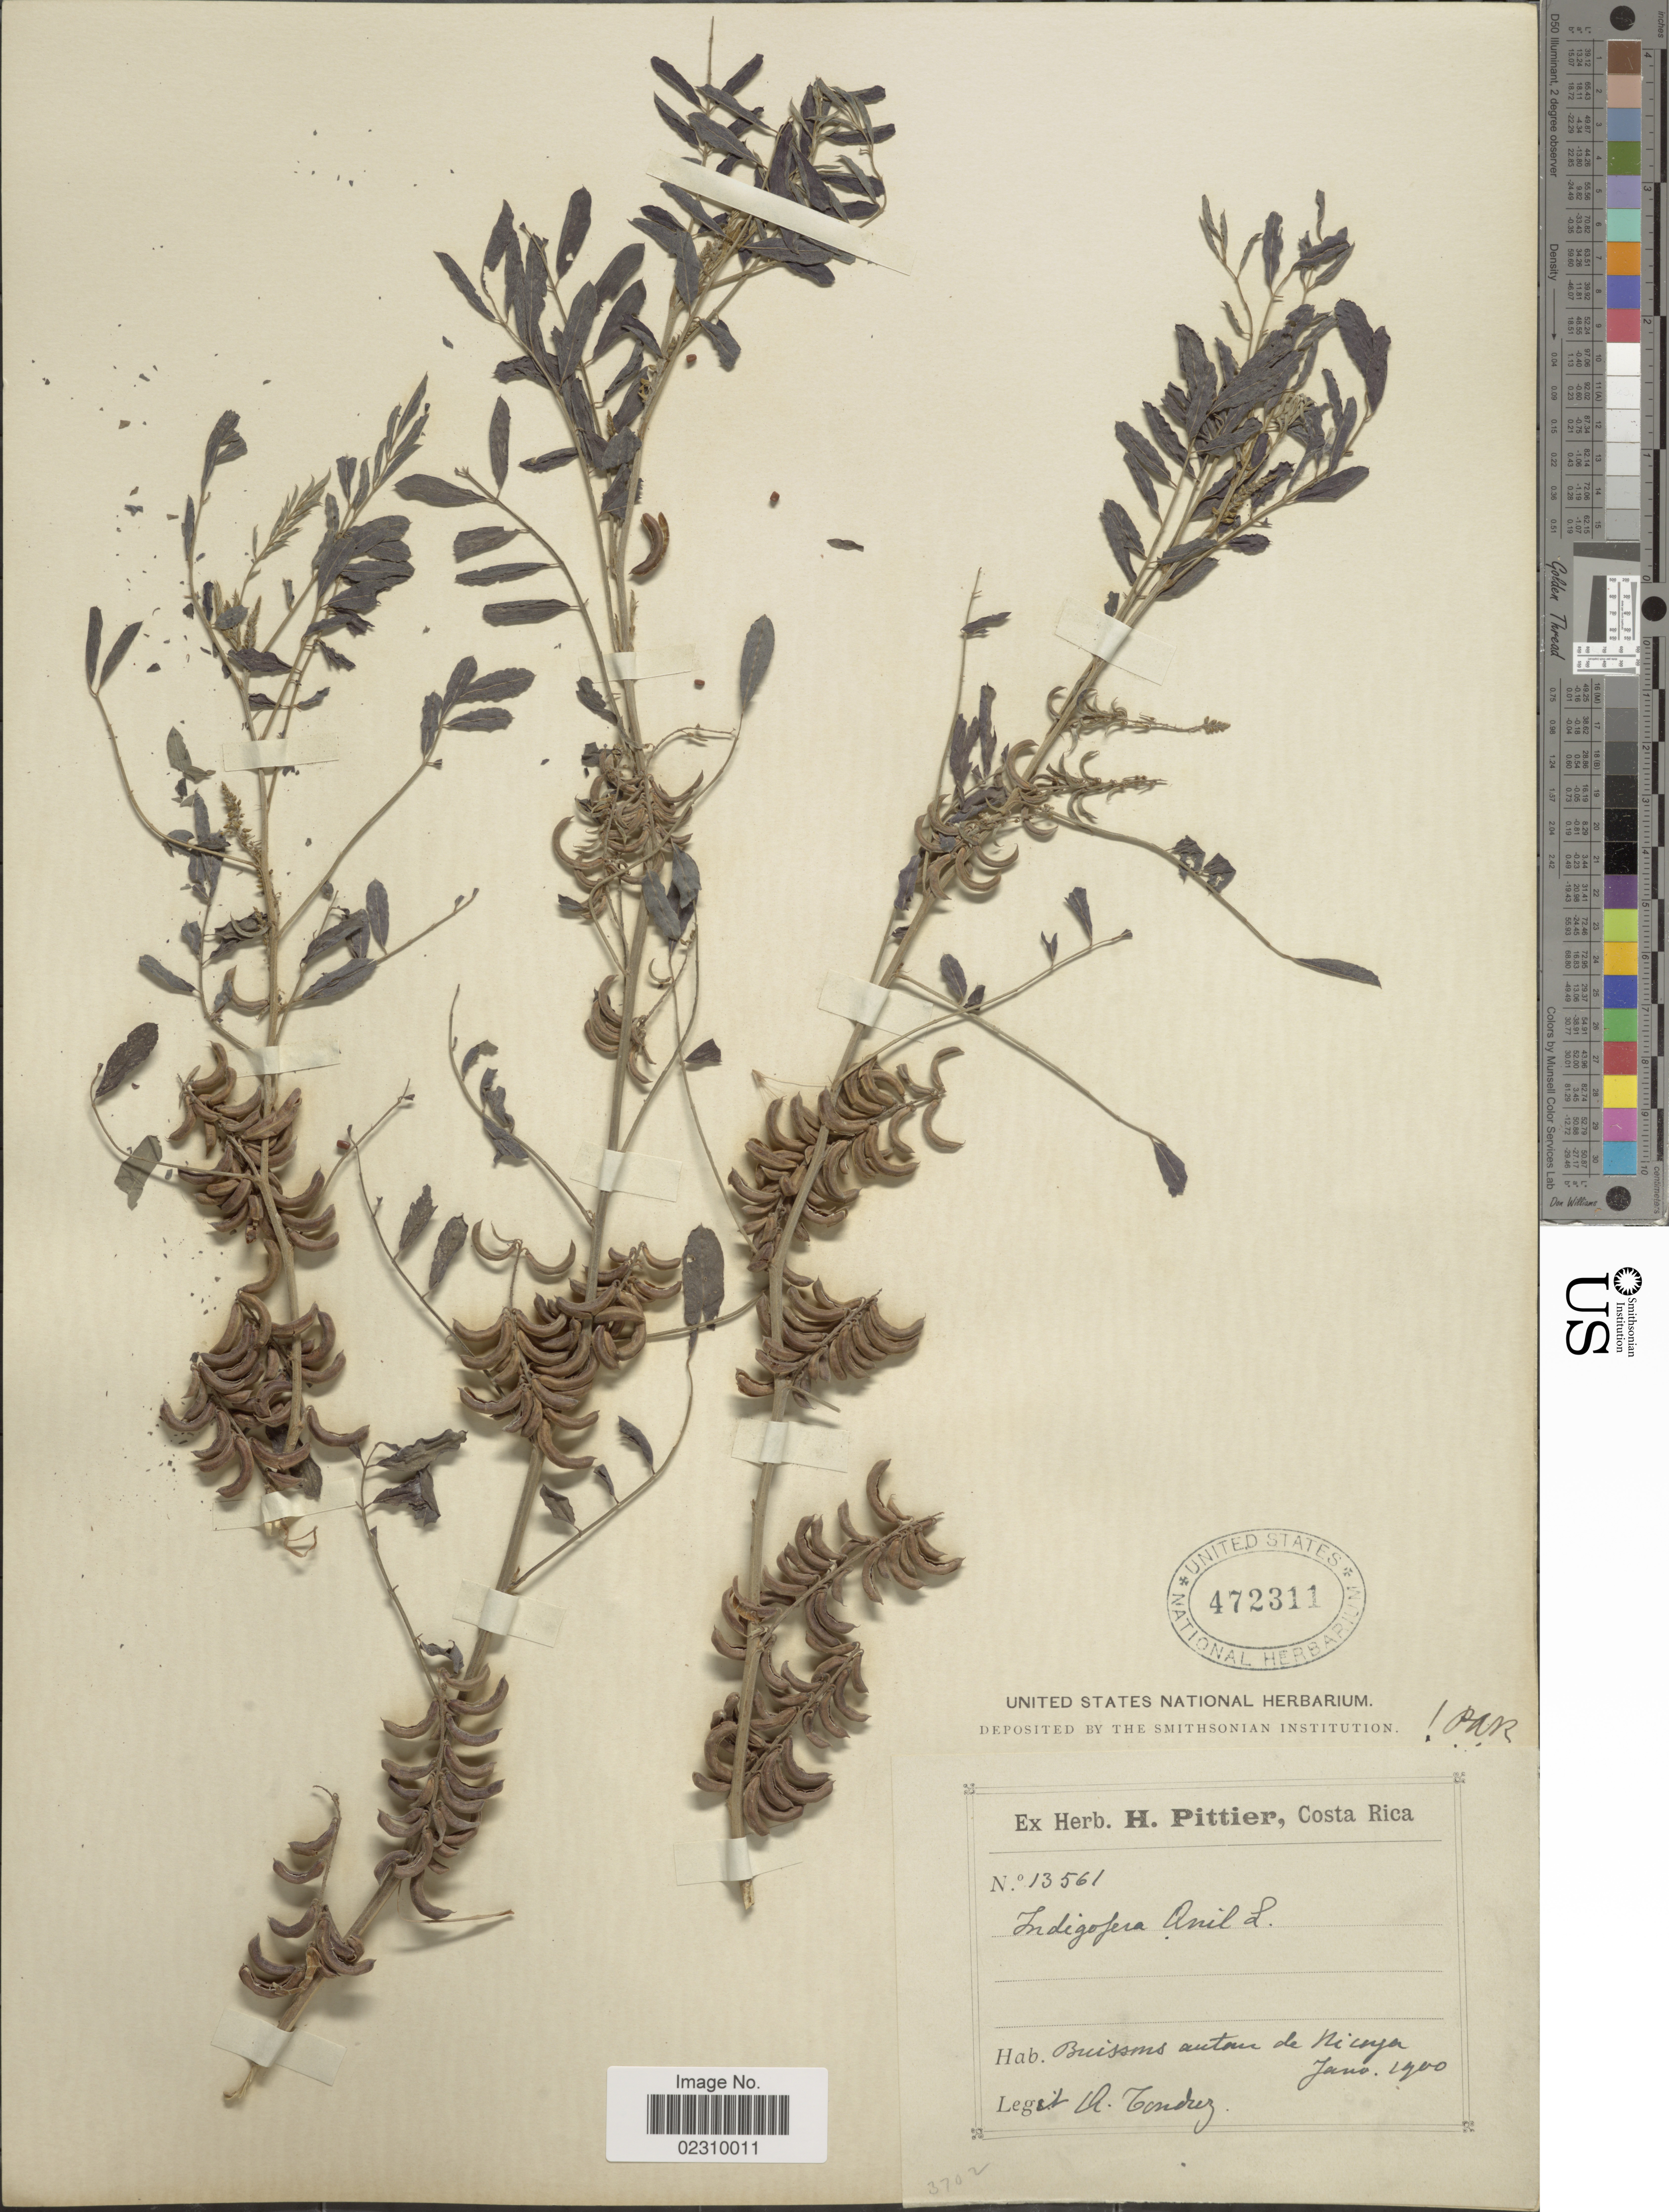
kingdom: Plantae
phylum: Tracheophyta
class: Magnoliopsida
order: Fabales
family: Fabaceae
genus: Indigofera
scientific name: Indigofera suffruticosa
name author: Mill.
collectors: A. Tonduz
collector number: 13561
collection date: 1900-01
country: Costa Rica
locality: Buissons autau de Nicaya Buissons autour de Nicoya.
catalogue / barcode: US 472311